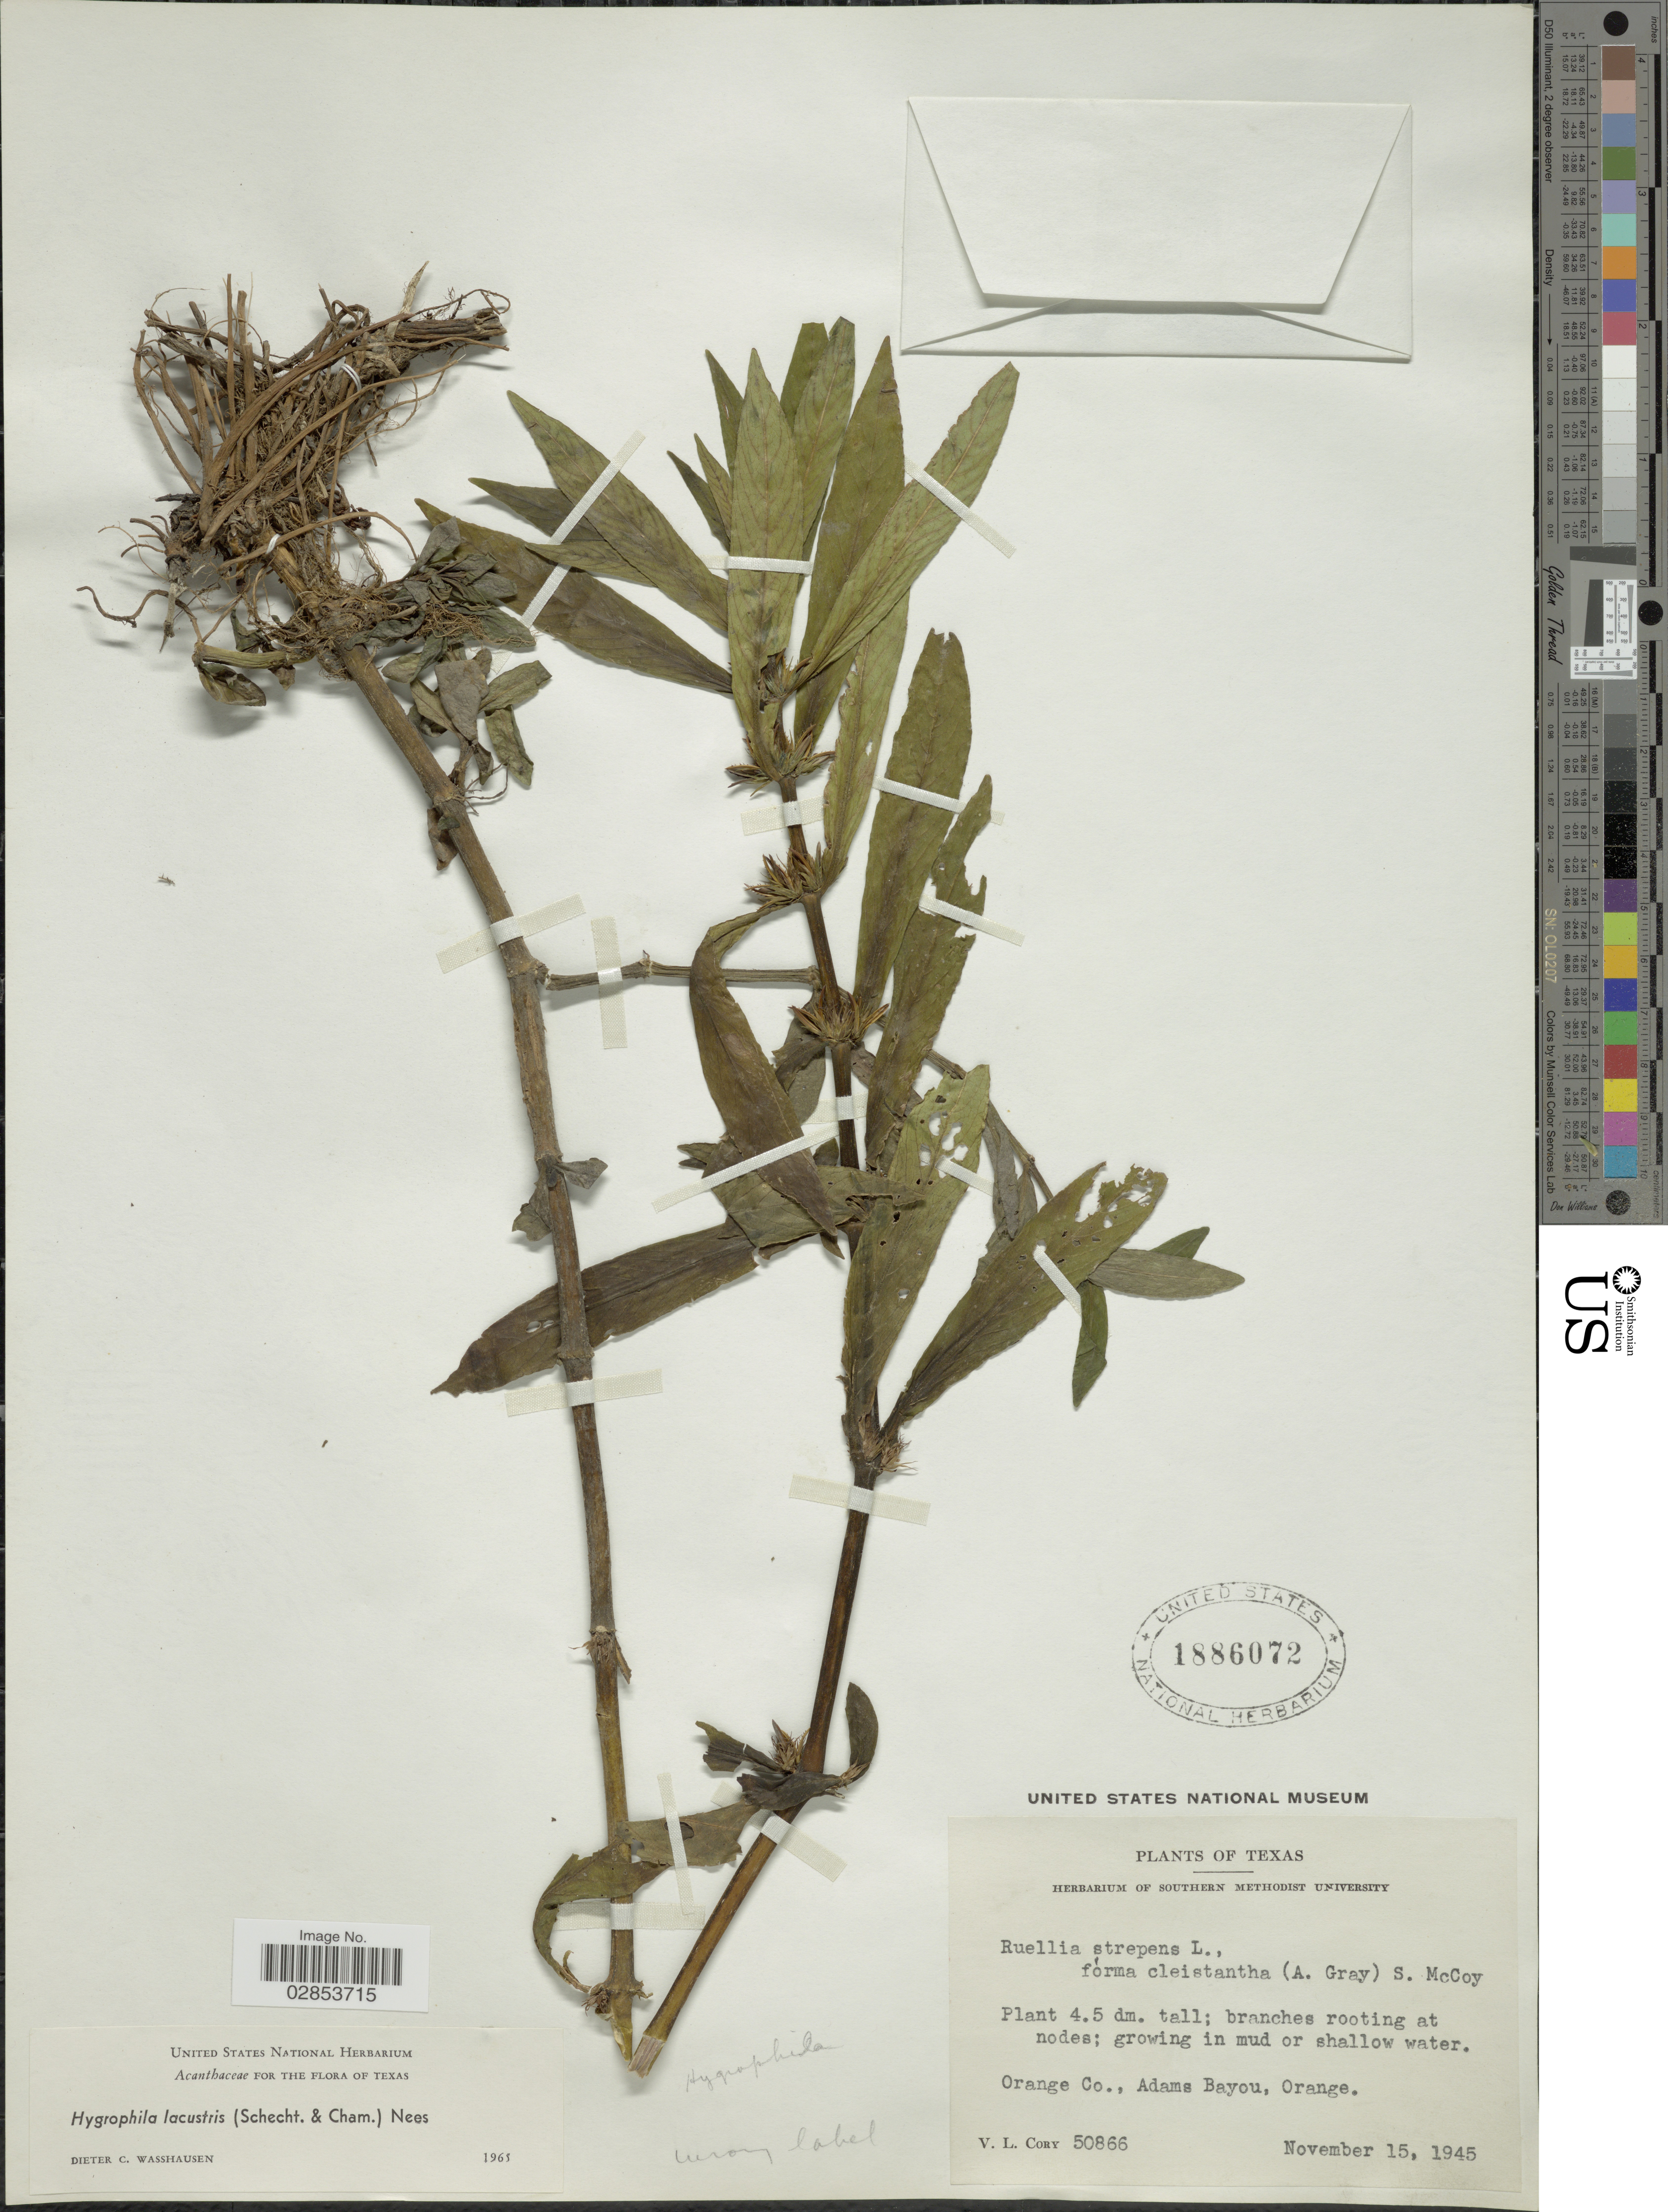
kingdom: Plantae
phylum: Tracheophyta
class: Magnoliopsida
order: Lamiales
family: Acanthaceae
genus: Hygrophila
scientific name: Hygrophila costata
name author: Nees & T. Nees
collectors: V. Cory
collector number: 50866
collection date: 1945-11-15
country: United States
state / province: Texas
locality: Orango Co., Adams Bayou, Orange.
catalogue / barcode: US 1886072